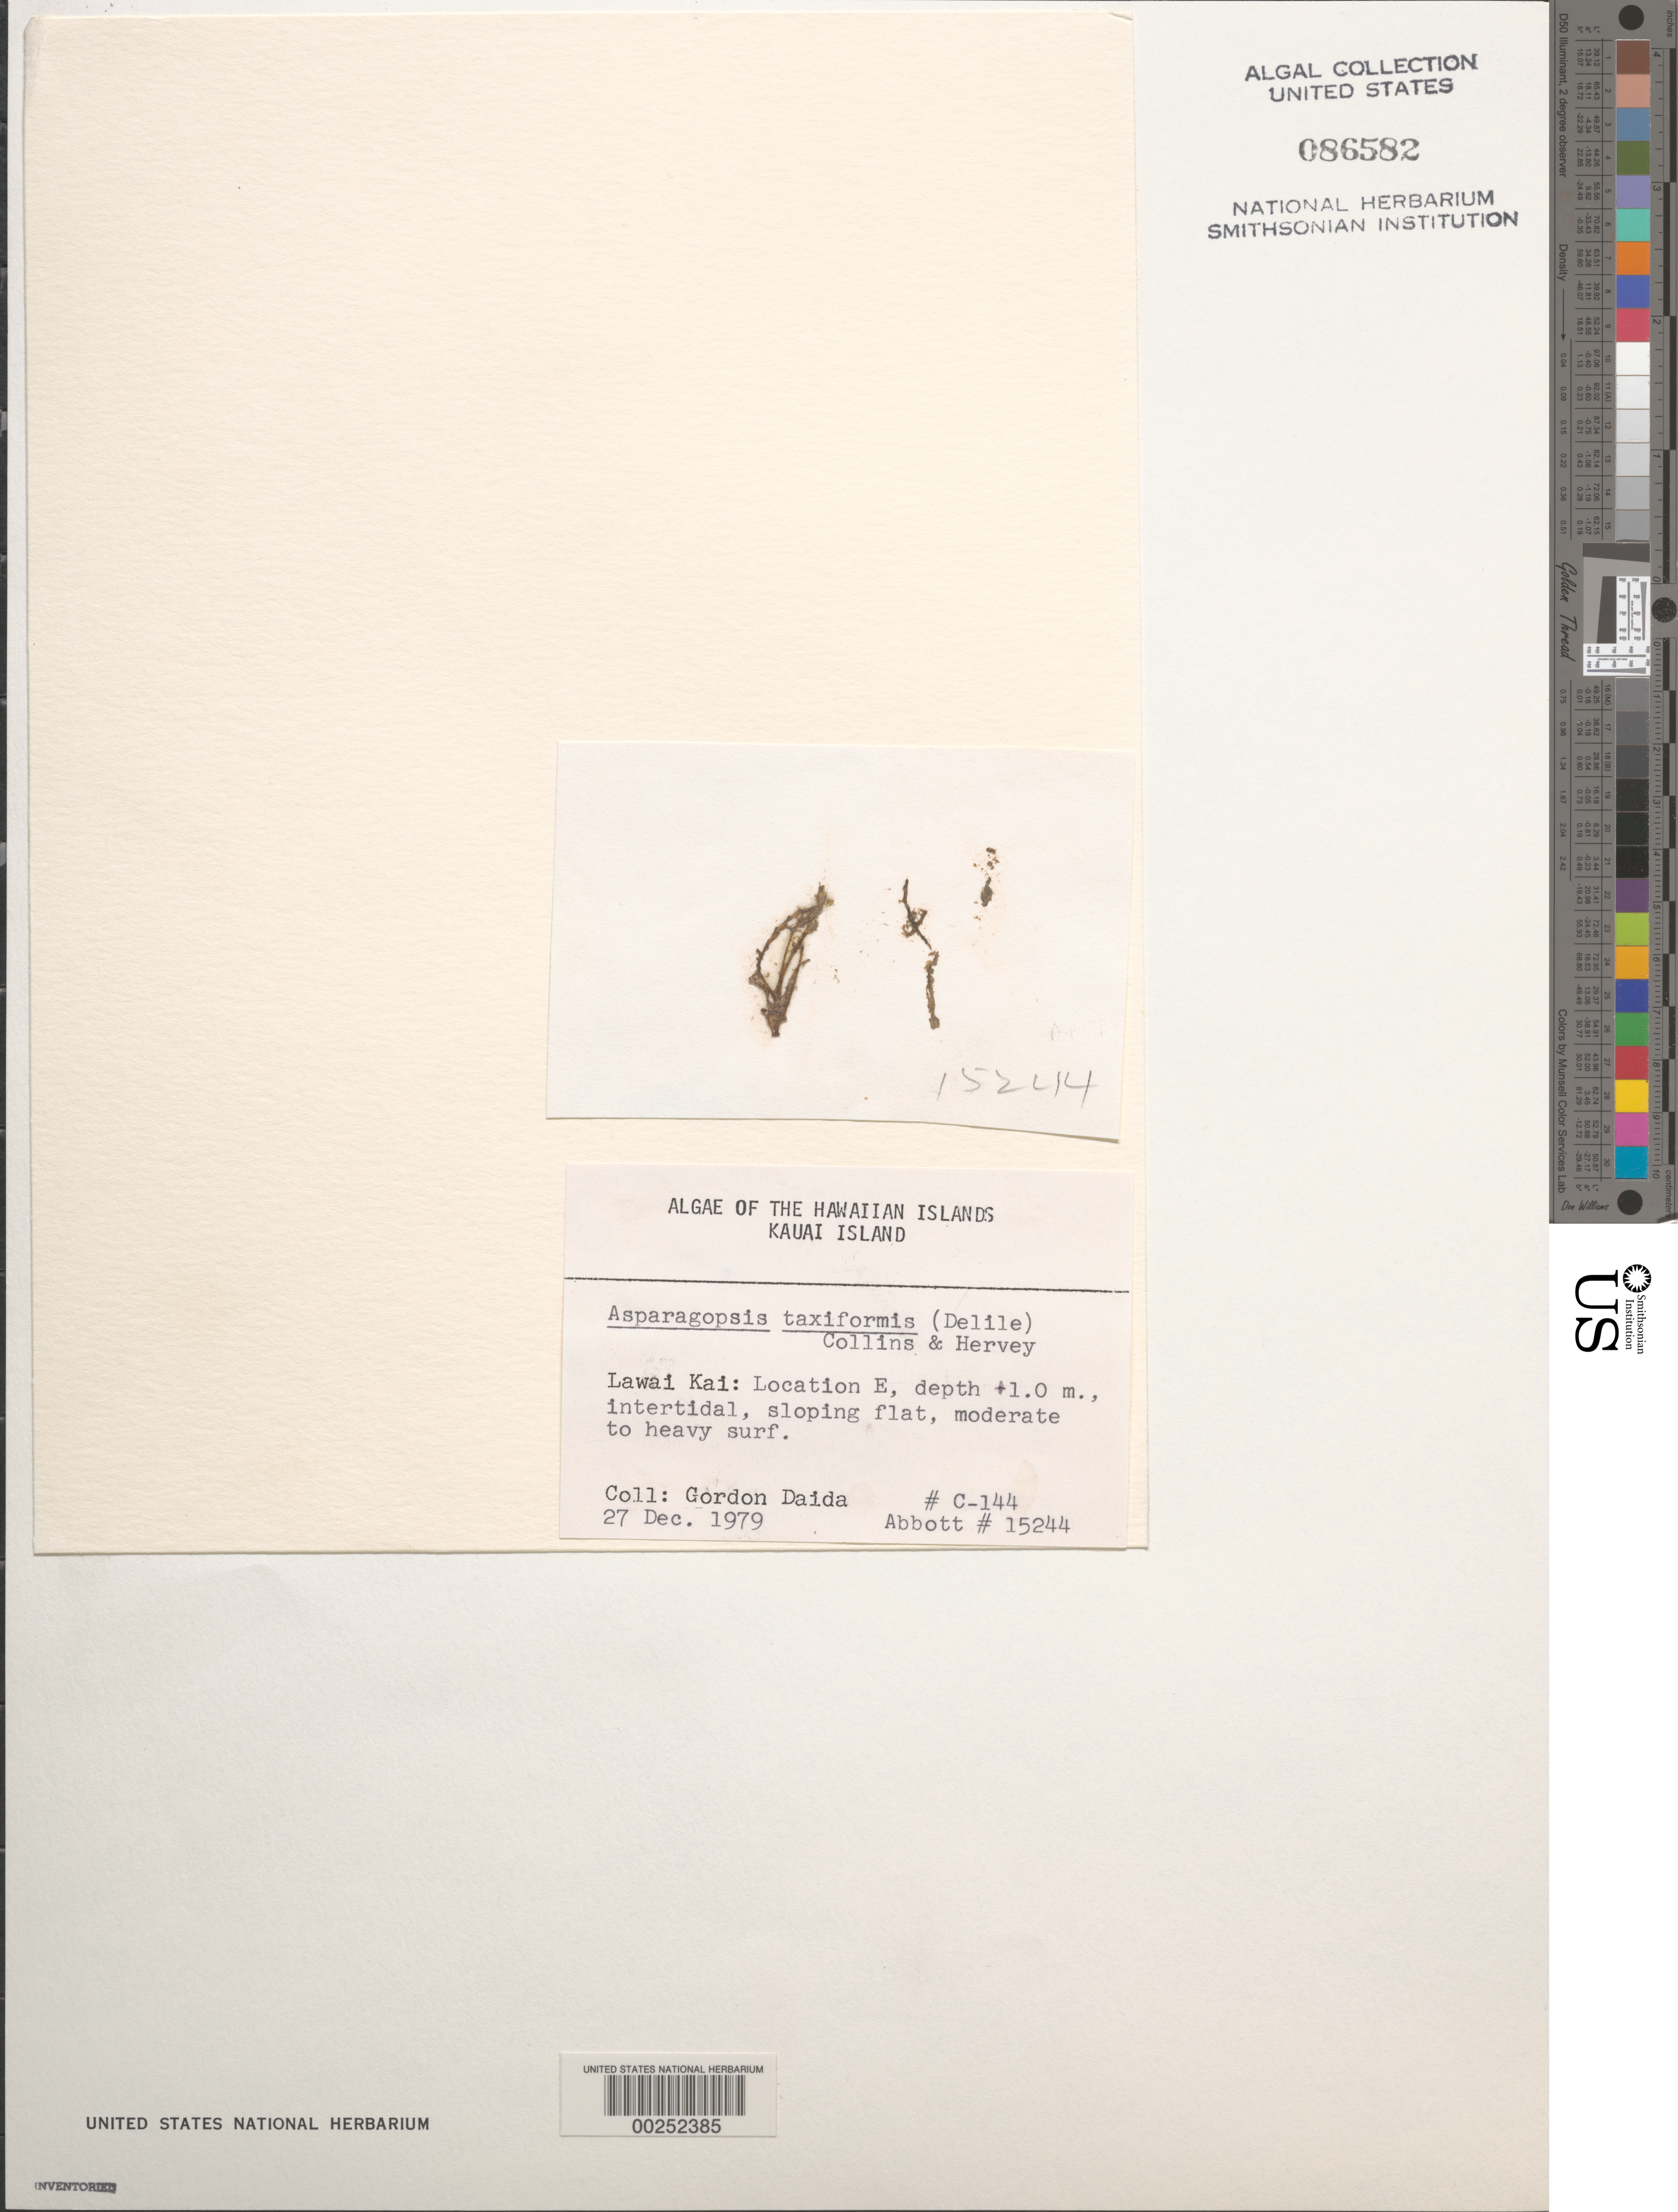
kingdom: Plantae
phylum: Rhodophyta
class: Florideophyceae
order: Bonnemaisoniales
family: Bonnemaisoniaceae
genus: Asparagopsis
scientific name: Asparagopsis taxiformis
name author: (Delile) Trevis.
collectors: G. Daida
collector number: C144 & IAA 15244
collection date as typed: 27 Dec 1979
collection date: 1979-12-27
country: United States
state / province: Hawaii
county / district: Kauai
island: Kaua'i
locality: Lawai Kai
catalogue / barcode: US 86582